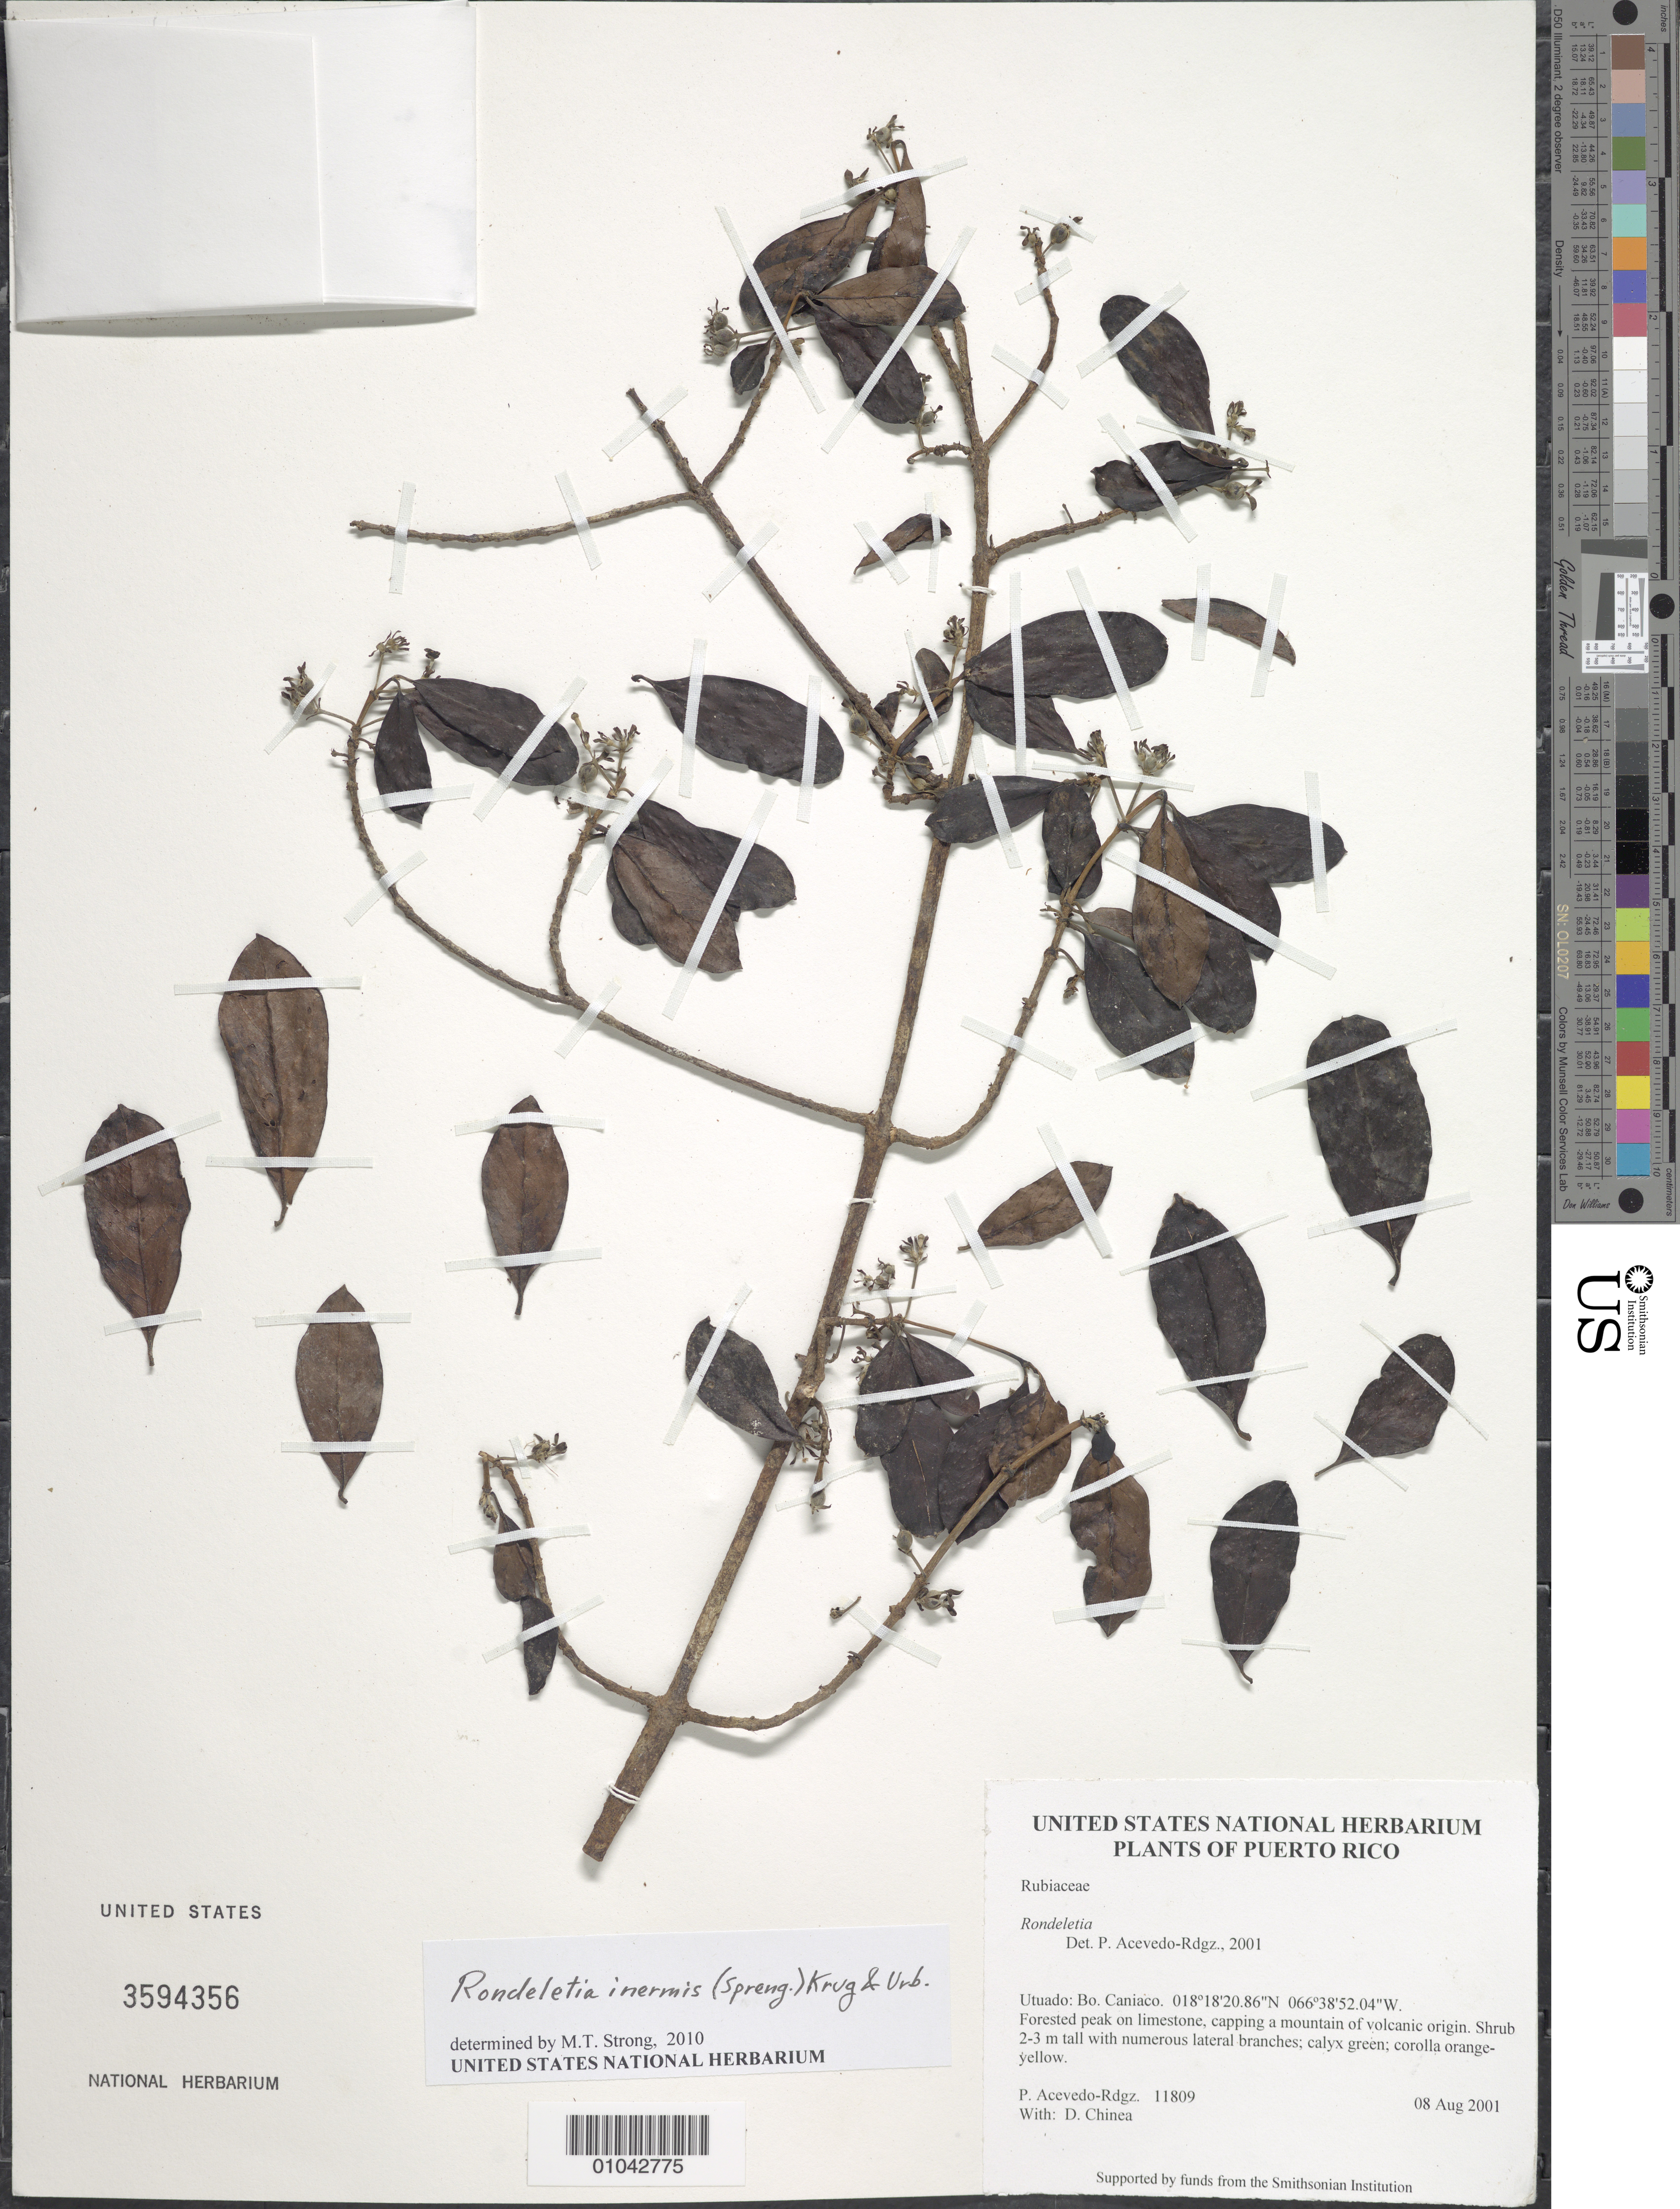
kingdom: Plantae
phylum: Tracheophyta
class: Magnoliopsida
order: Gentianales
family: Rubiaceae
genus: Rondeletia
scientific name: Rondeletia inermis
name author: (Spreng.) Krug & Urb.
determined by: Strong, M. T., (US), Smithsonian Institution - National Museum of Natural History (UNITED STATES)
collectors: P. Acevedo-Rodr. & D. Chinea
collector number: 11809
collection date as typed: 08 Aug 2001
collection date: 2001-08-08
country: Puerto Rico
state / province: Utuado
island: Puerto Rico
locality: Utuado: Bo. Caniaco.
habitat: Forested peak on limestone, capping a mountain of volcanic origin.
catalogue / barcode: US 3594356